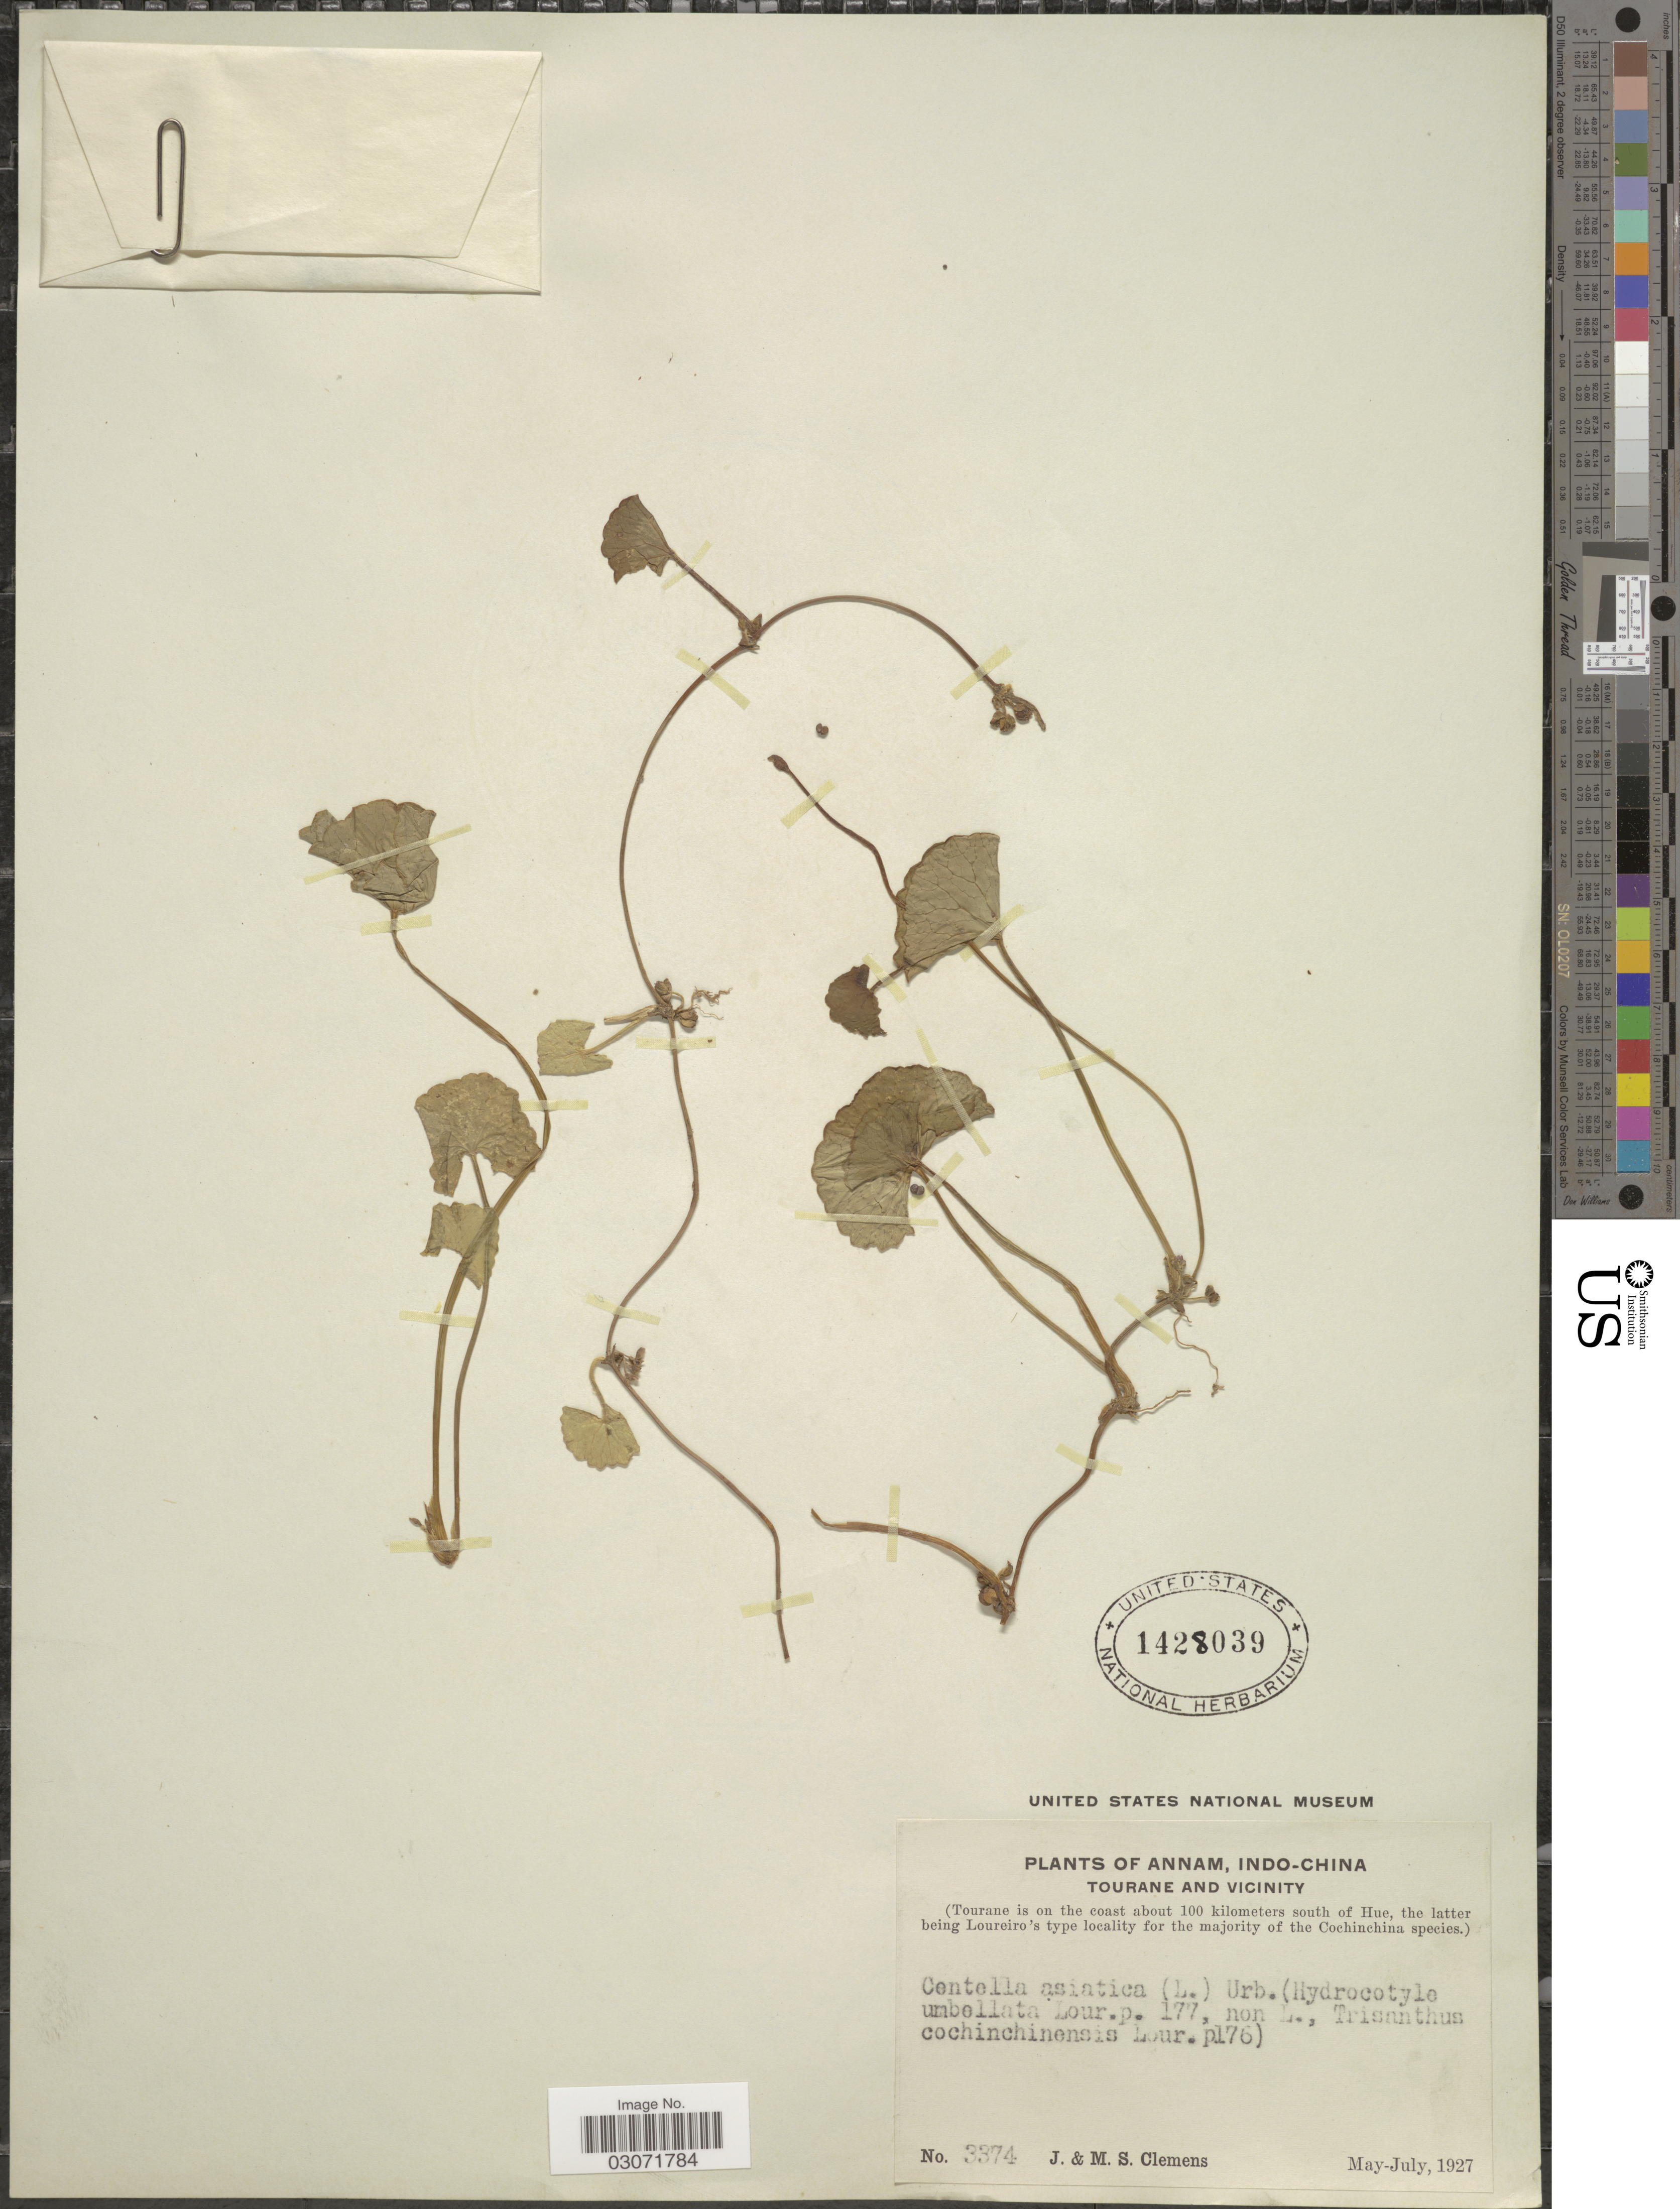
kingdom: Plantae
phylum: Tracheophyta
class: Magnoliopsida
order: Apiales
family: Apiaceae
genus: Centella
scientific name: Centella asiatica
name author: (L.) Urb.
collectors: J. Clemens & M. S. Clemens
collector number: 3374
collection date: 1927-05/1927-07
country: Vietnam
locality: Annam, Indo-China. Tourane and vicinity. Tourane is on the coast about 100 kilometers south of Hue.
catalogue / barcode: US 1428039